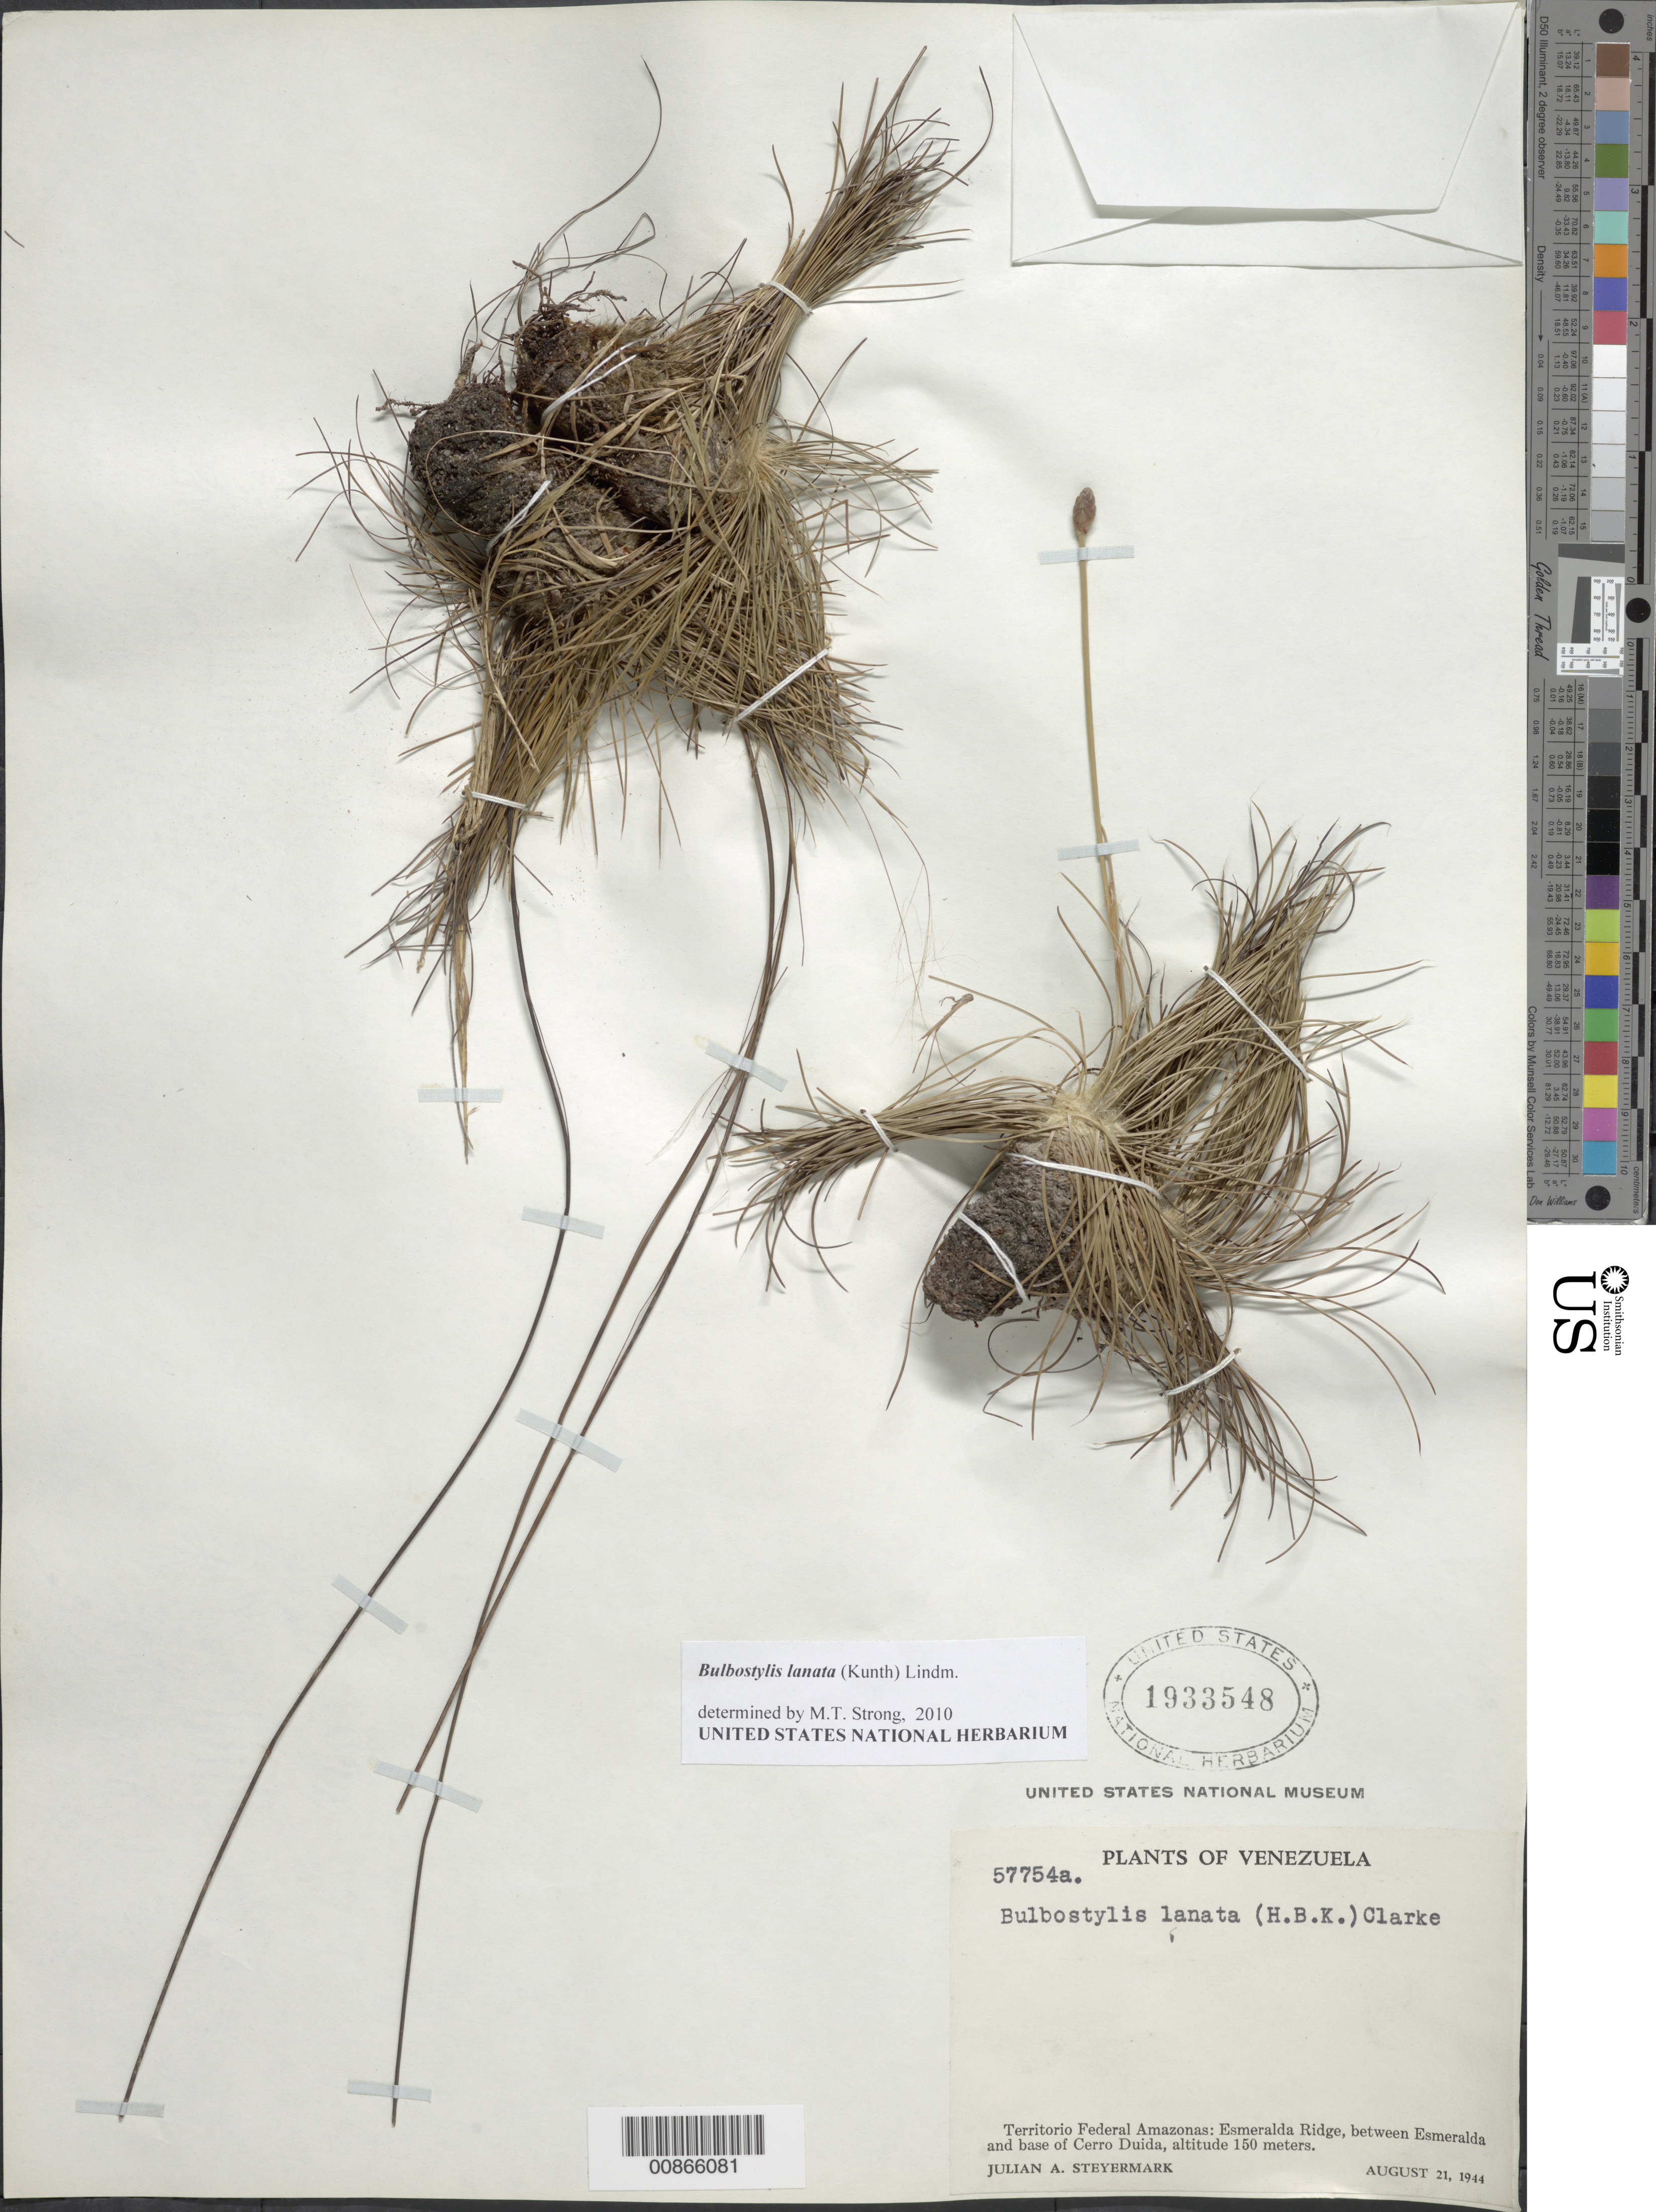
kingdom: Plantae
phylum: Tracheophyta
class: Liliopsida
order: Poales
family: Cyperaceae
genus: Bulbostylis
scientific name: Bulbostylis lanata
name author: (Kunth) Lindm.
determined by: Strong, M. T., (US), Smithsonian Institution - National Museum of Natural History (UNITED STATES)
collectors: J. Steyermark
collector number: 57754 a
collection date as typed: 21-Aug-44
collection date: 1944-08-21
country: Venezuela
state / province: Amazonas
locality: Esmeralda Ridge, between Esmeralda and base of Cerro Duida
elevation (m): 150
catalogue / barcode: US 1933548